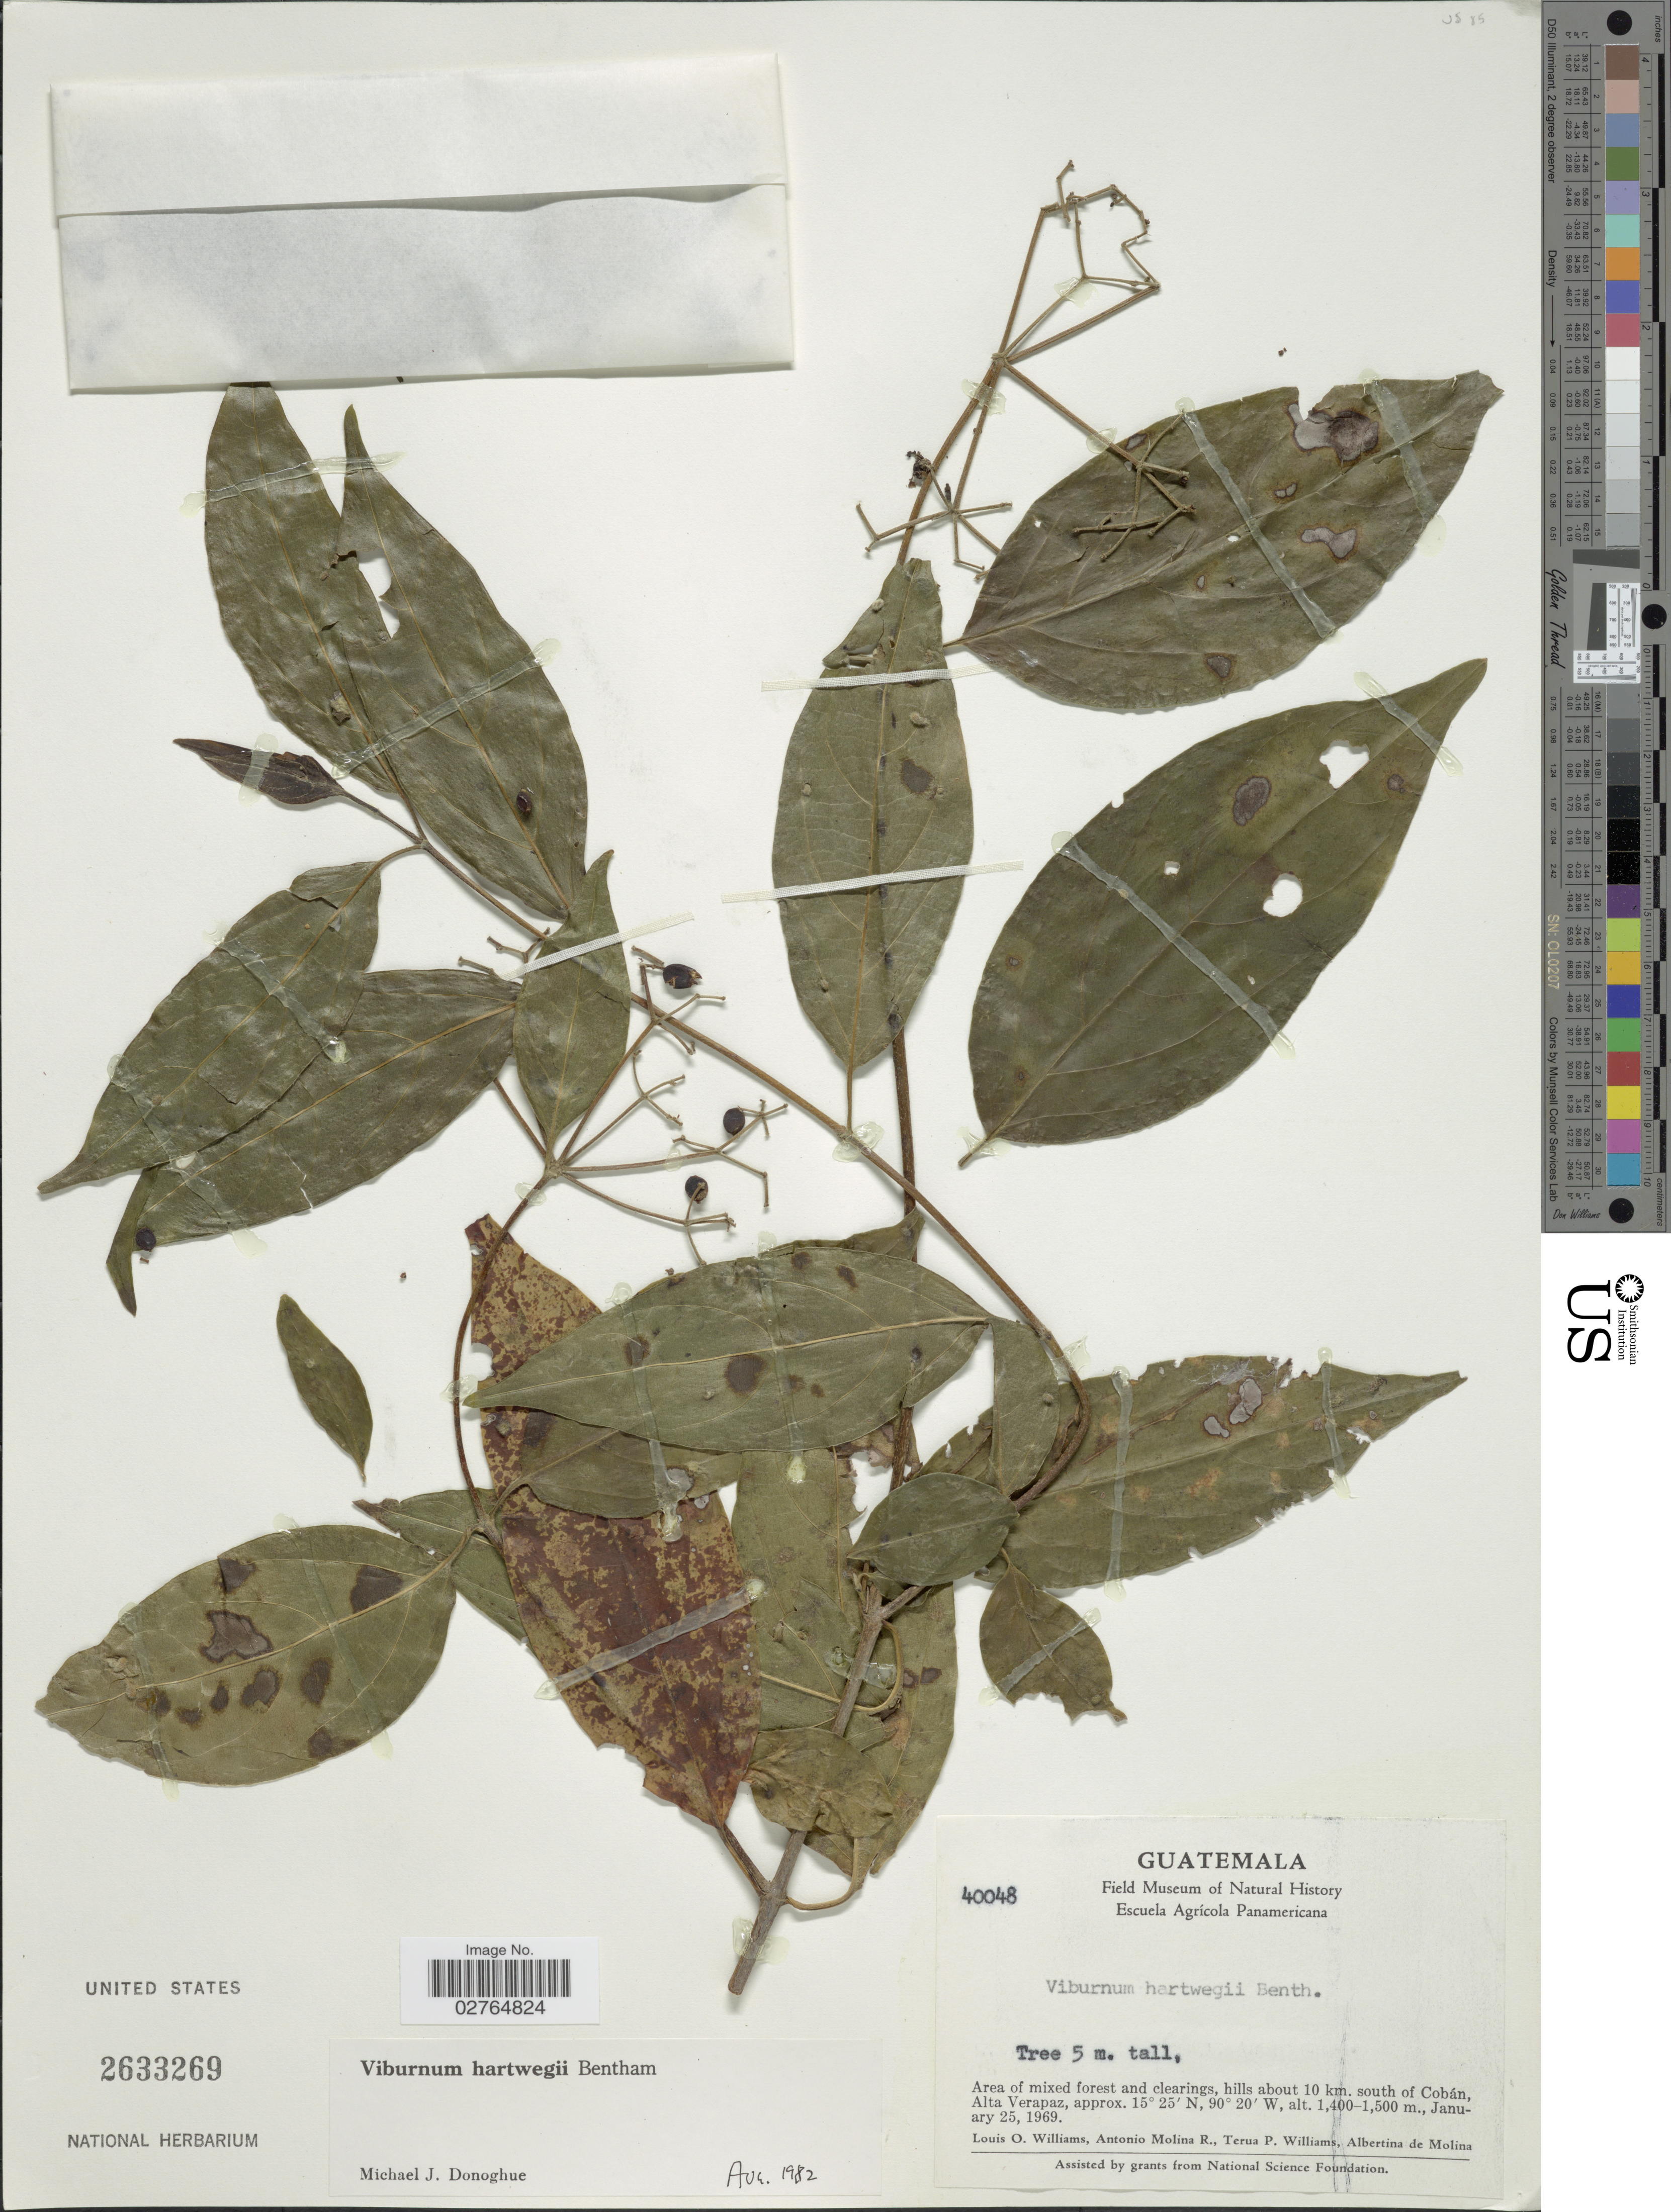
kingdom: Plantae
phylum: Tracheophyta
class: Magnoliopsida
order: Dipsacales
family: Viburnaceae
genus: Viburnum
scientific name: Viburnum hartwegii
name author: Benth.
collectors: L. O. Williams, A. Molina R., T. Williams & A. R. Molina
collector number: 40048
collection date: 1969-01-25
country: Guatemala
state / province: Alta Verapaz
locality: Area of mixed forest and clearings, hills about 10 km. south of Cóban.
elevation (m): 1400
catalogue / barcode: US 2633269